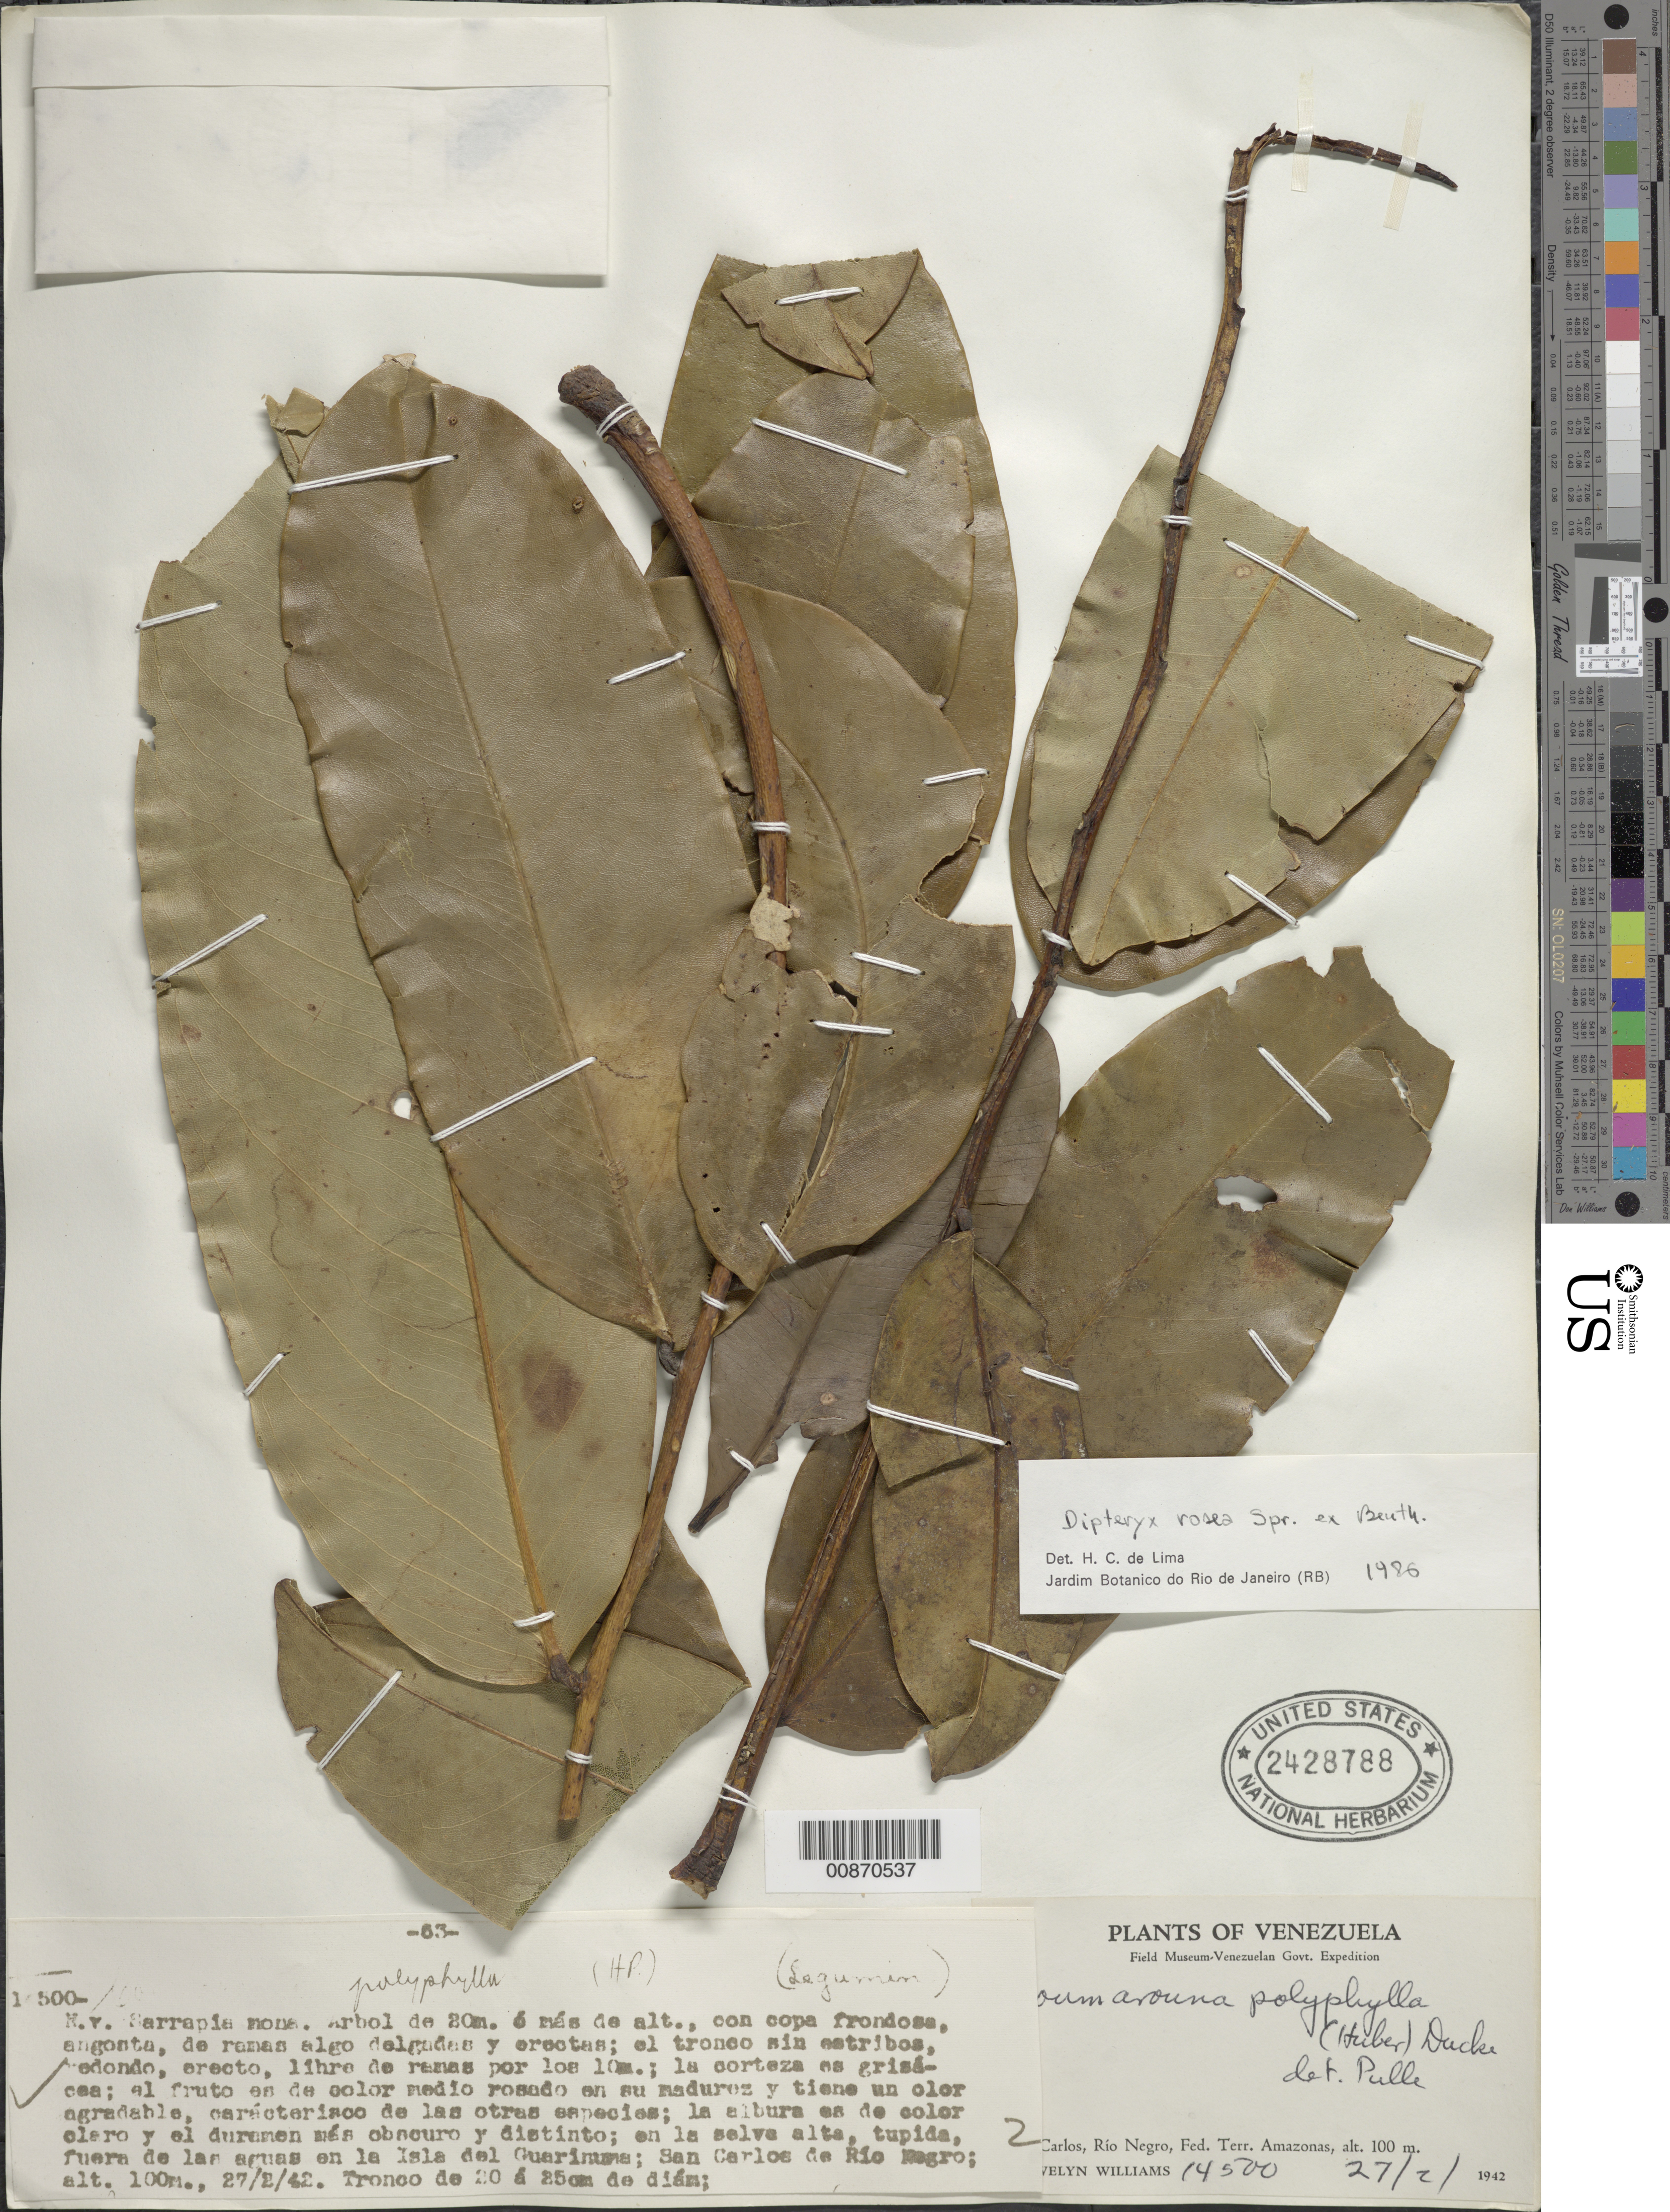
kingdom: Plantae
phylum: Tracheophyta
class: Magnoliopsida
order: Fabales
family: Fabaceae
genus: Dipteryx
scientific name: Dipteryx rosea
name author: Spruce ex Benth.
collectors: Ll. Williams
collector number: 14500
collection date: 1942-02-27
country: Venezuela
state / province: Amazonas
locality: San Carlos, Rio Negro, Fed. Terr. Amazonas. Fuera de las aguas en la Isla del Guarimana. San Carlos de Rio Negro.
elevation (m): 100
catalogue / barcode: US 2428788